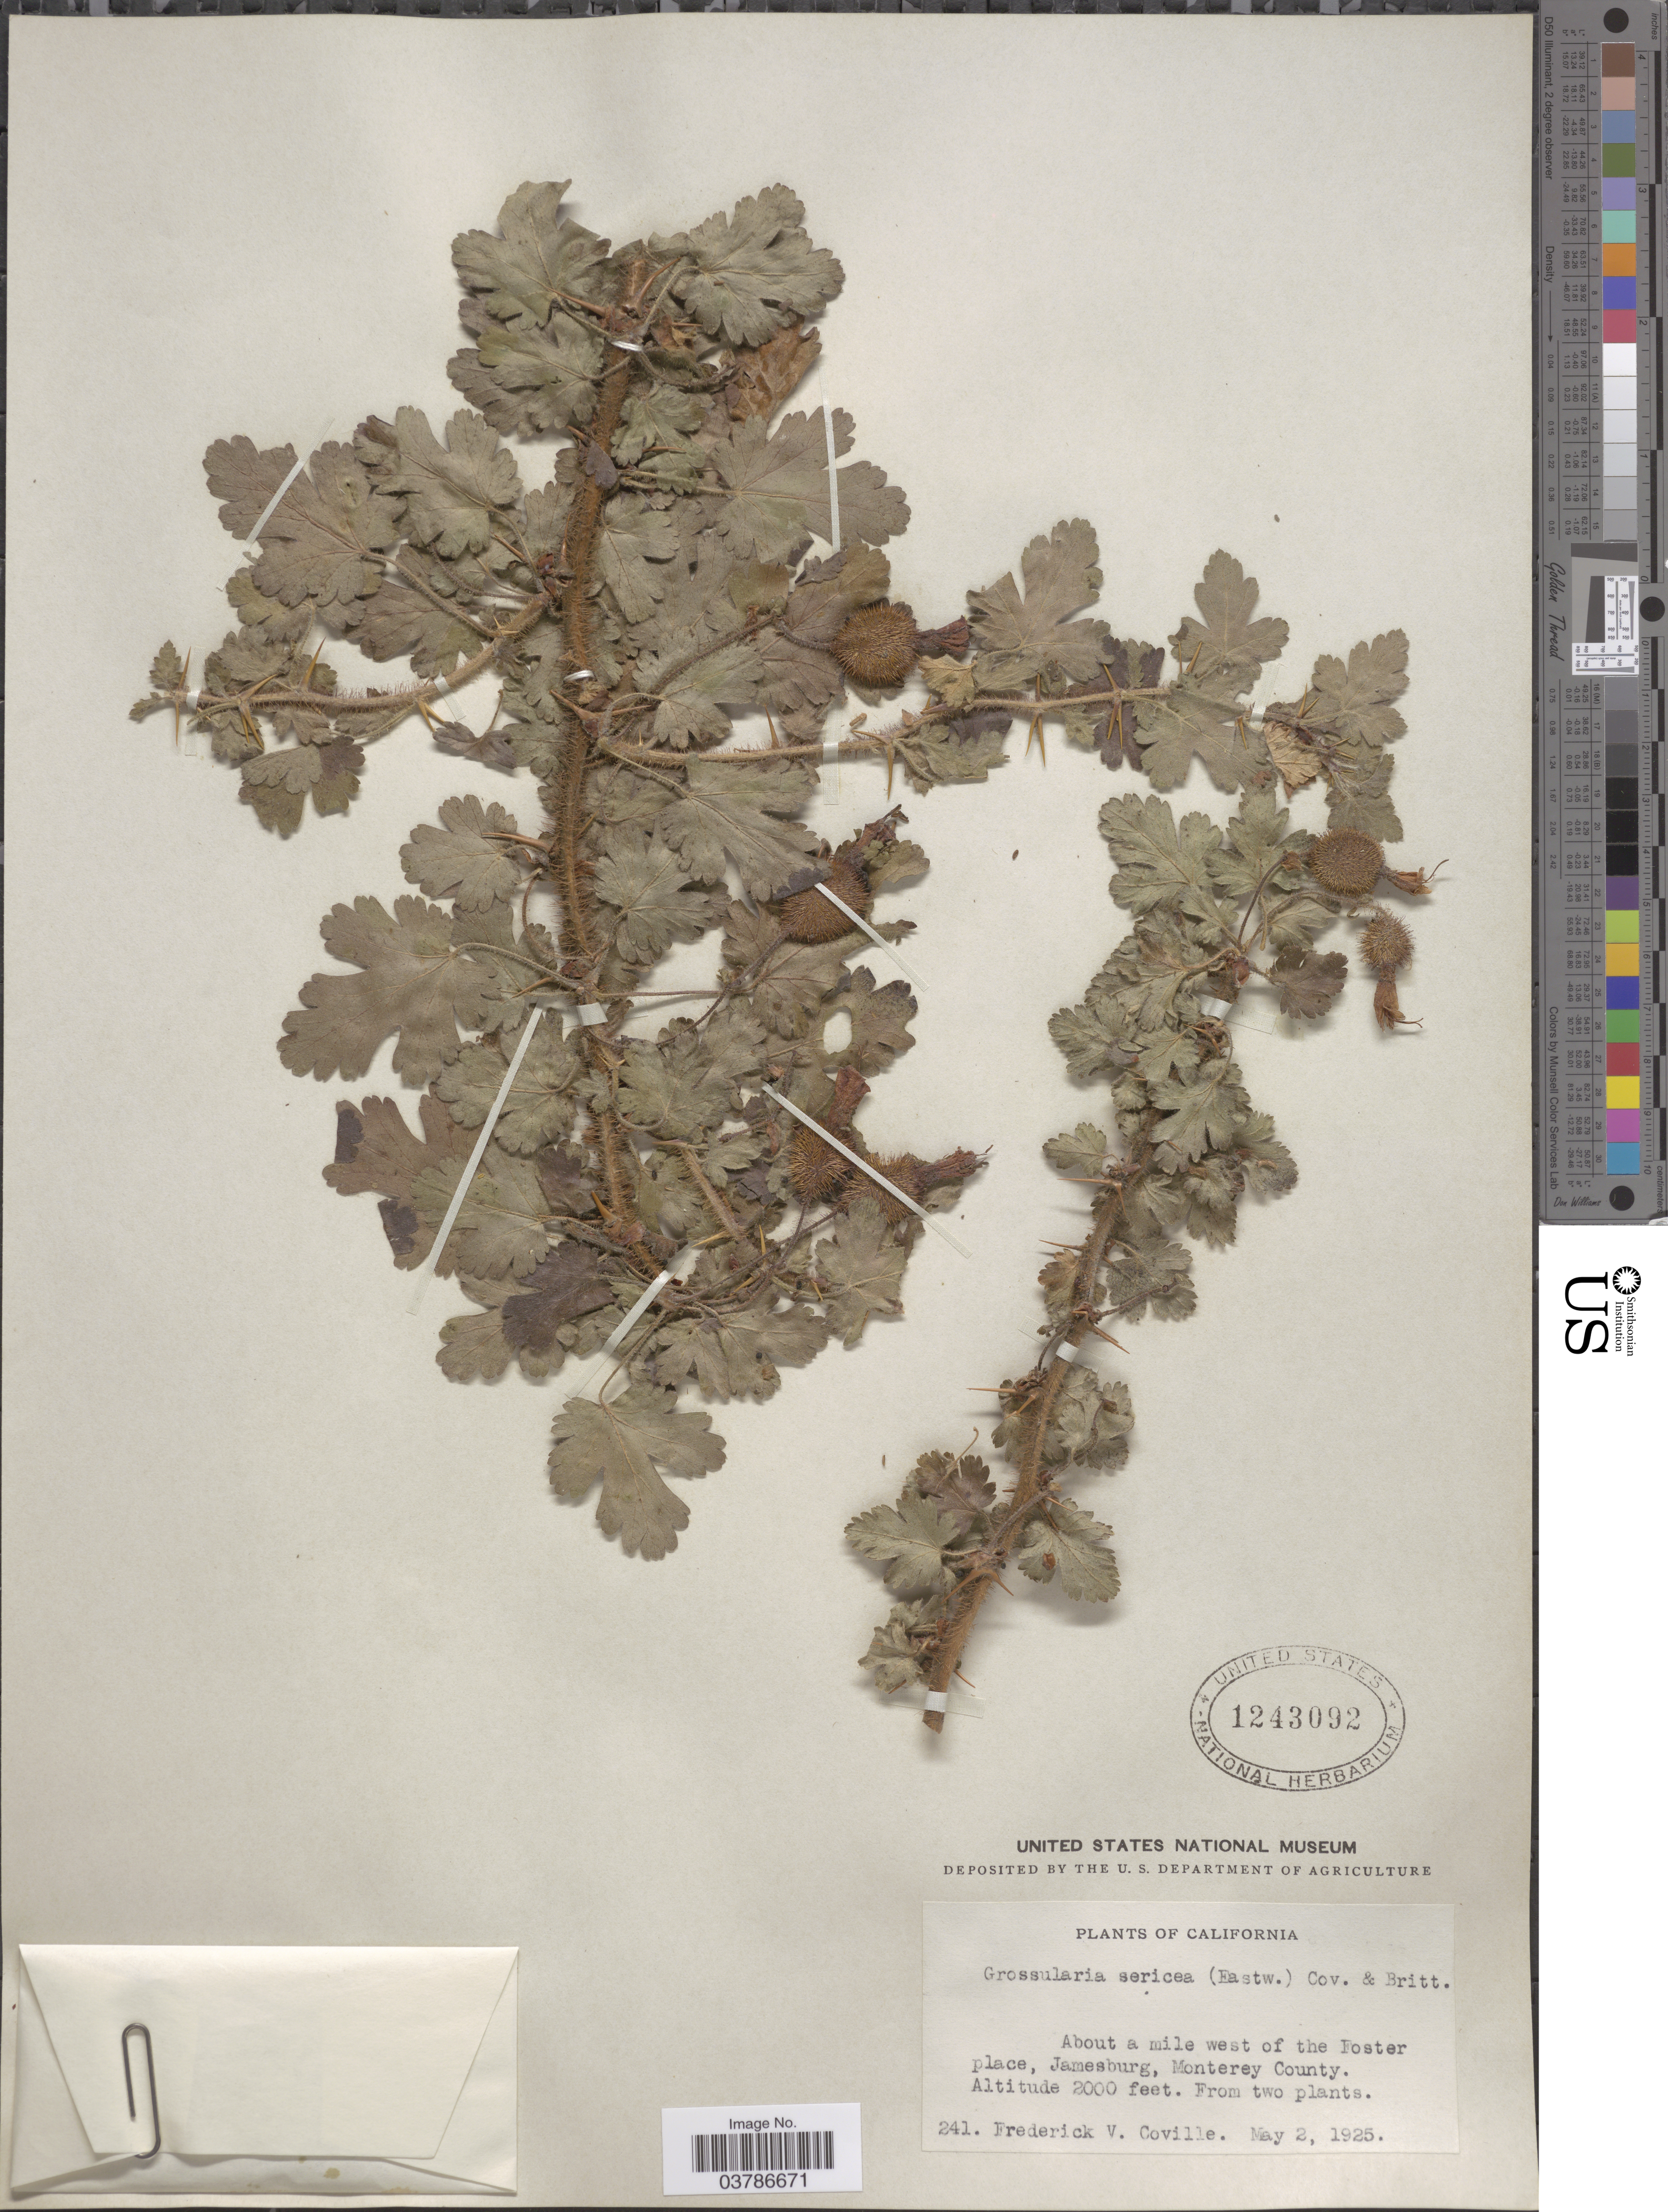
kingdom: Plantae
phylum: Tracheophyta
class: Magnoliopsida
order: Saxifragales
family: Grossulariaceae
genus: Ribes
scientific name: Ribes sericeum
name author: Eastw.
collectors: F. V. Coville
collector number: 241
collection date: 1925-05-02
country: United States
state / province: California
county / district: Monterey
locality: About a mile west of the Foster place, Jamesburg, Monterey County.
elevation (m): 610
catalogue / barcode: US 1243092